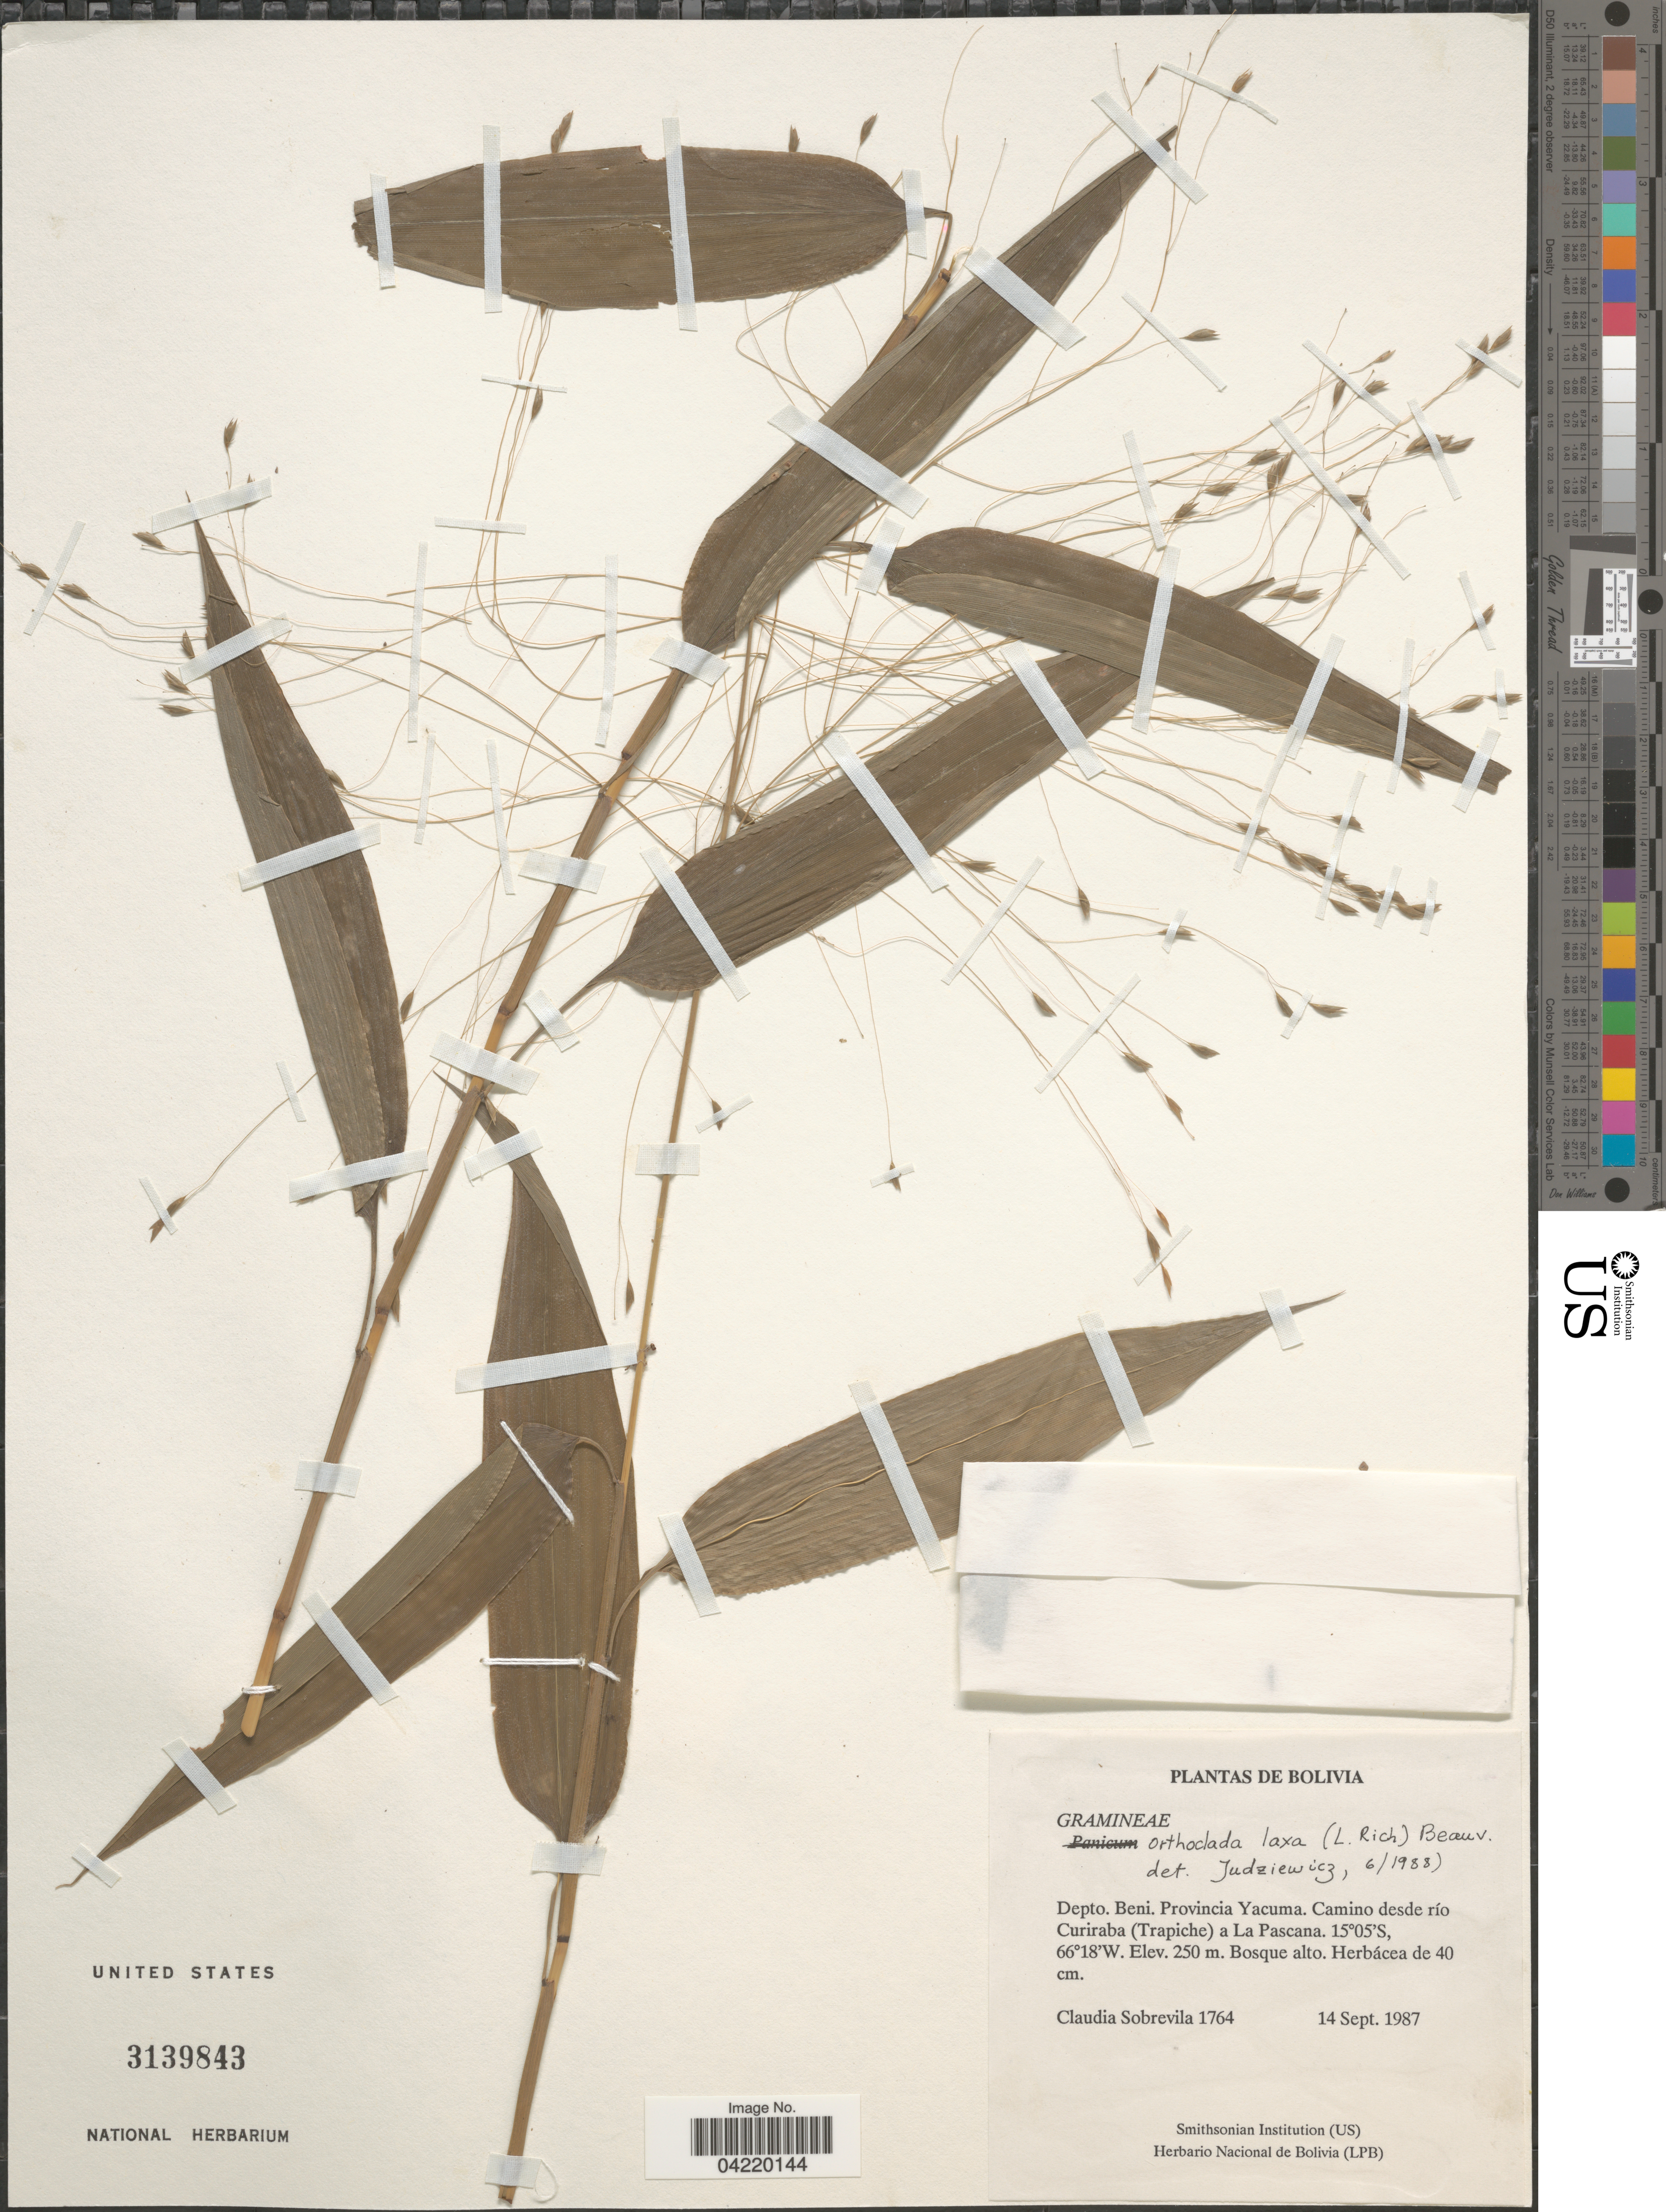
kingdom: Plantae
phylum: Tracheophyta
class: Liliopsida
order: Poales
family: Poaceae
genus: Orthoclada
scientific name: Orthoclada laxa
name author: P. Beauv.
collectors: C. Sobrevila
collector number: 1764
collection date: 1987-09-14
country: Bolivia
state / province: Beni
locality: Depto. Beni. Provincia Yacuma. Camino desde río Curiraba (Trapiche) a La Pascana.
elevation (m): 250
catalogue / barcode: US 3139843